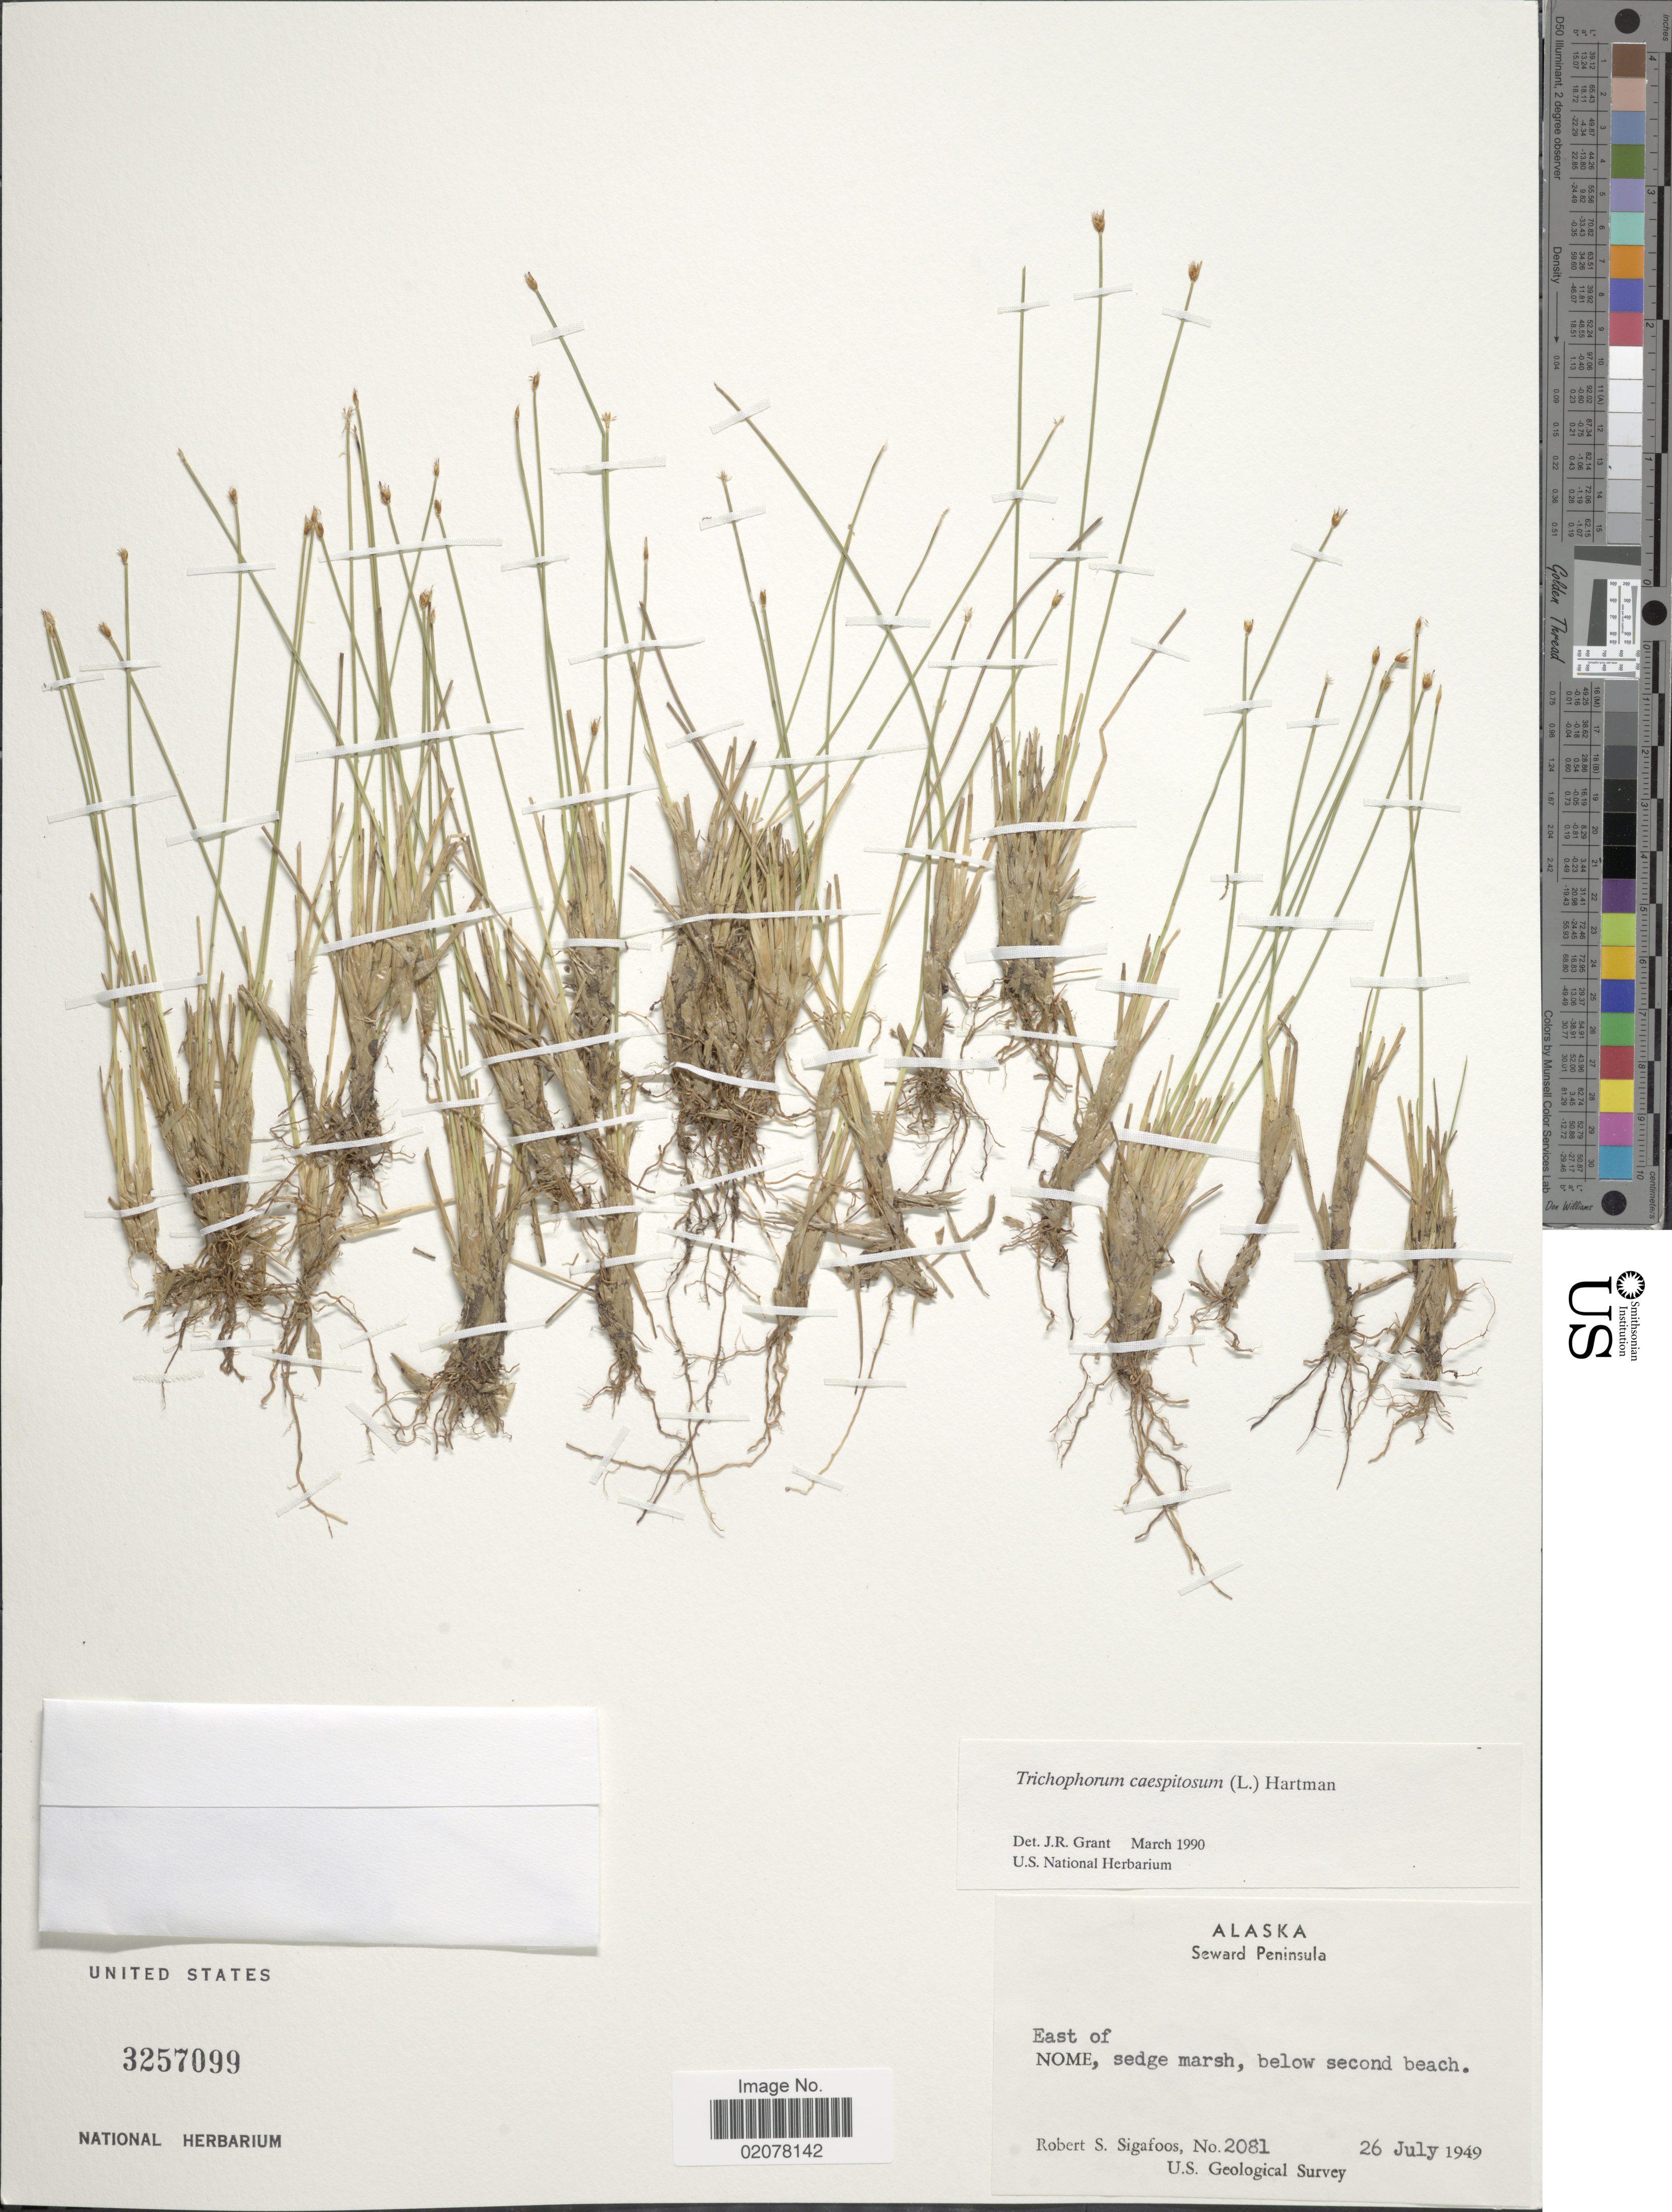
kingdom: Plantae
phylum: Tracheophyta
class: Liliopsida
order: Poales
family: Cyperaceae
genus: Trichophorum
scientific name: Trichophorum cespitosum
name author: (L.) Hartm.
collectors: R. Sigafoos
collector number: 2081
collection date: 1949-07-26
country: United States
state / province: Alaska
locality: Seward Peninsula, east of Nome, sedge marsh, below second beach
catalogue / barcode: US 3257099